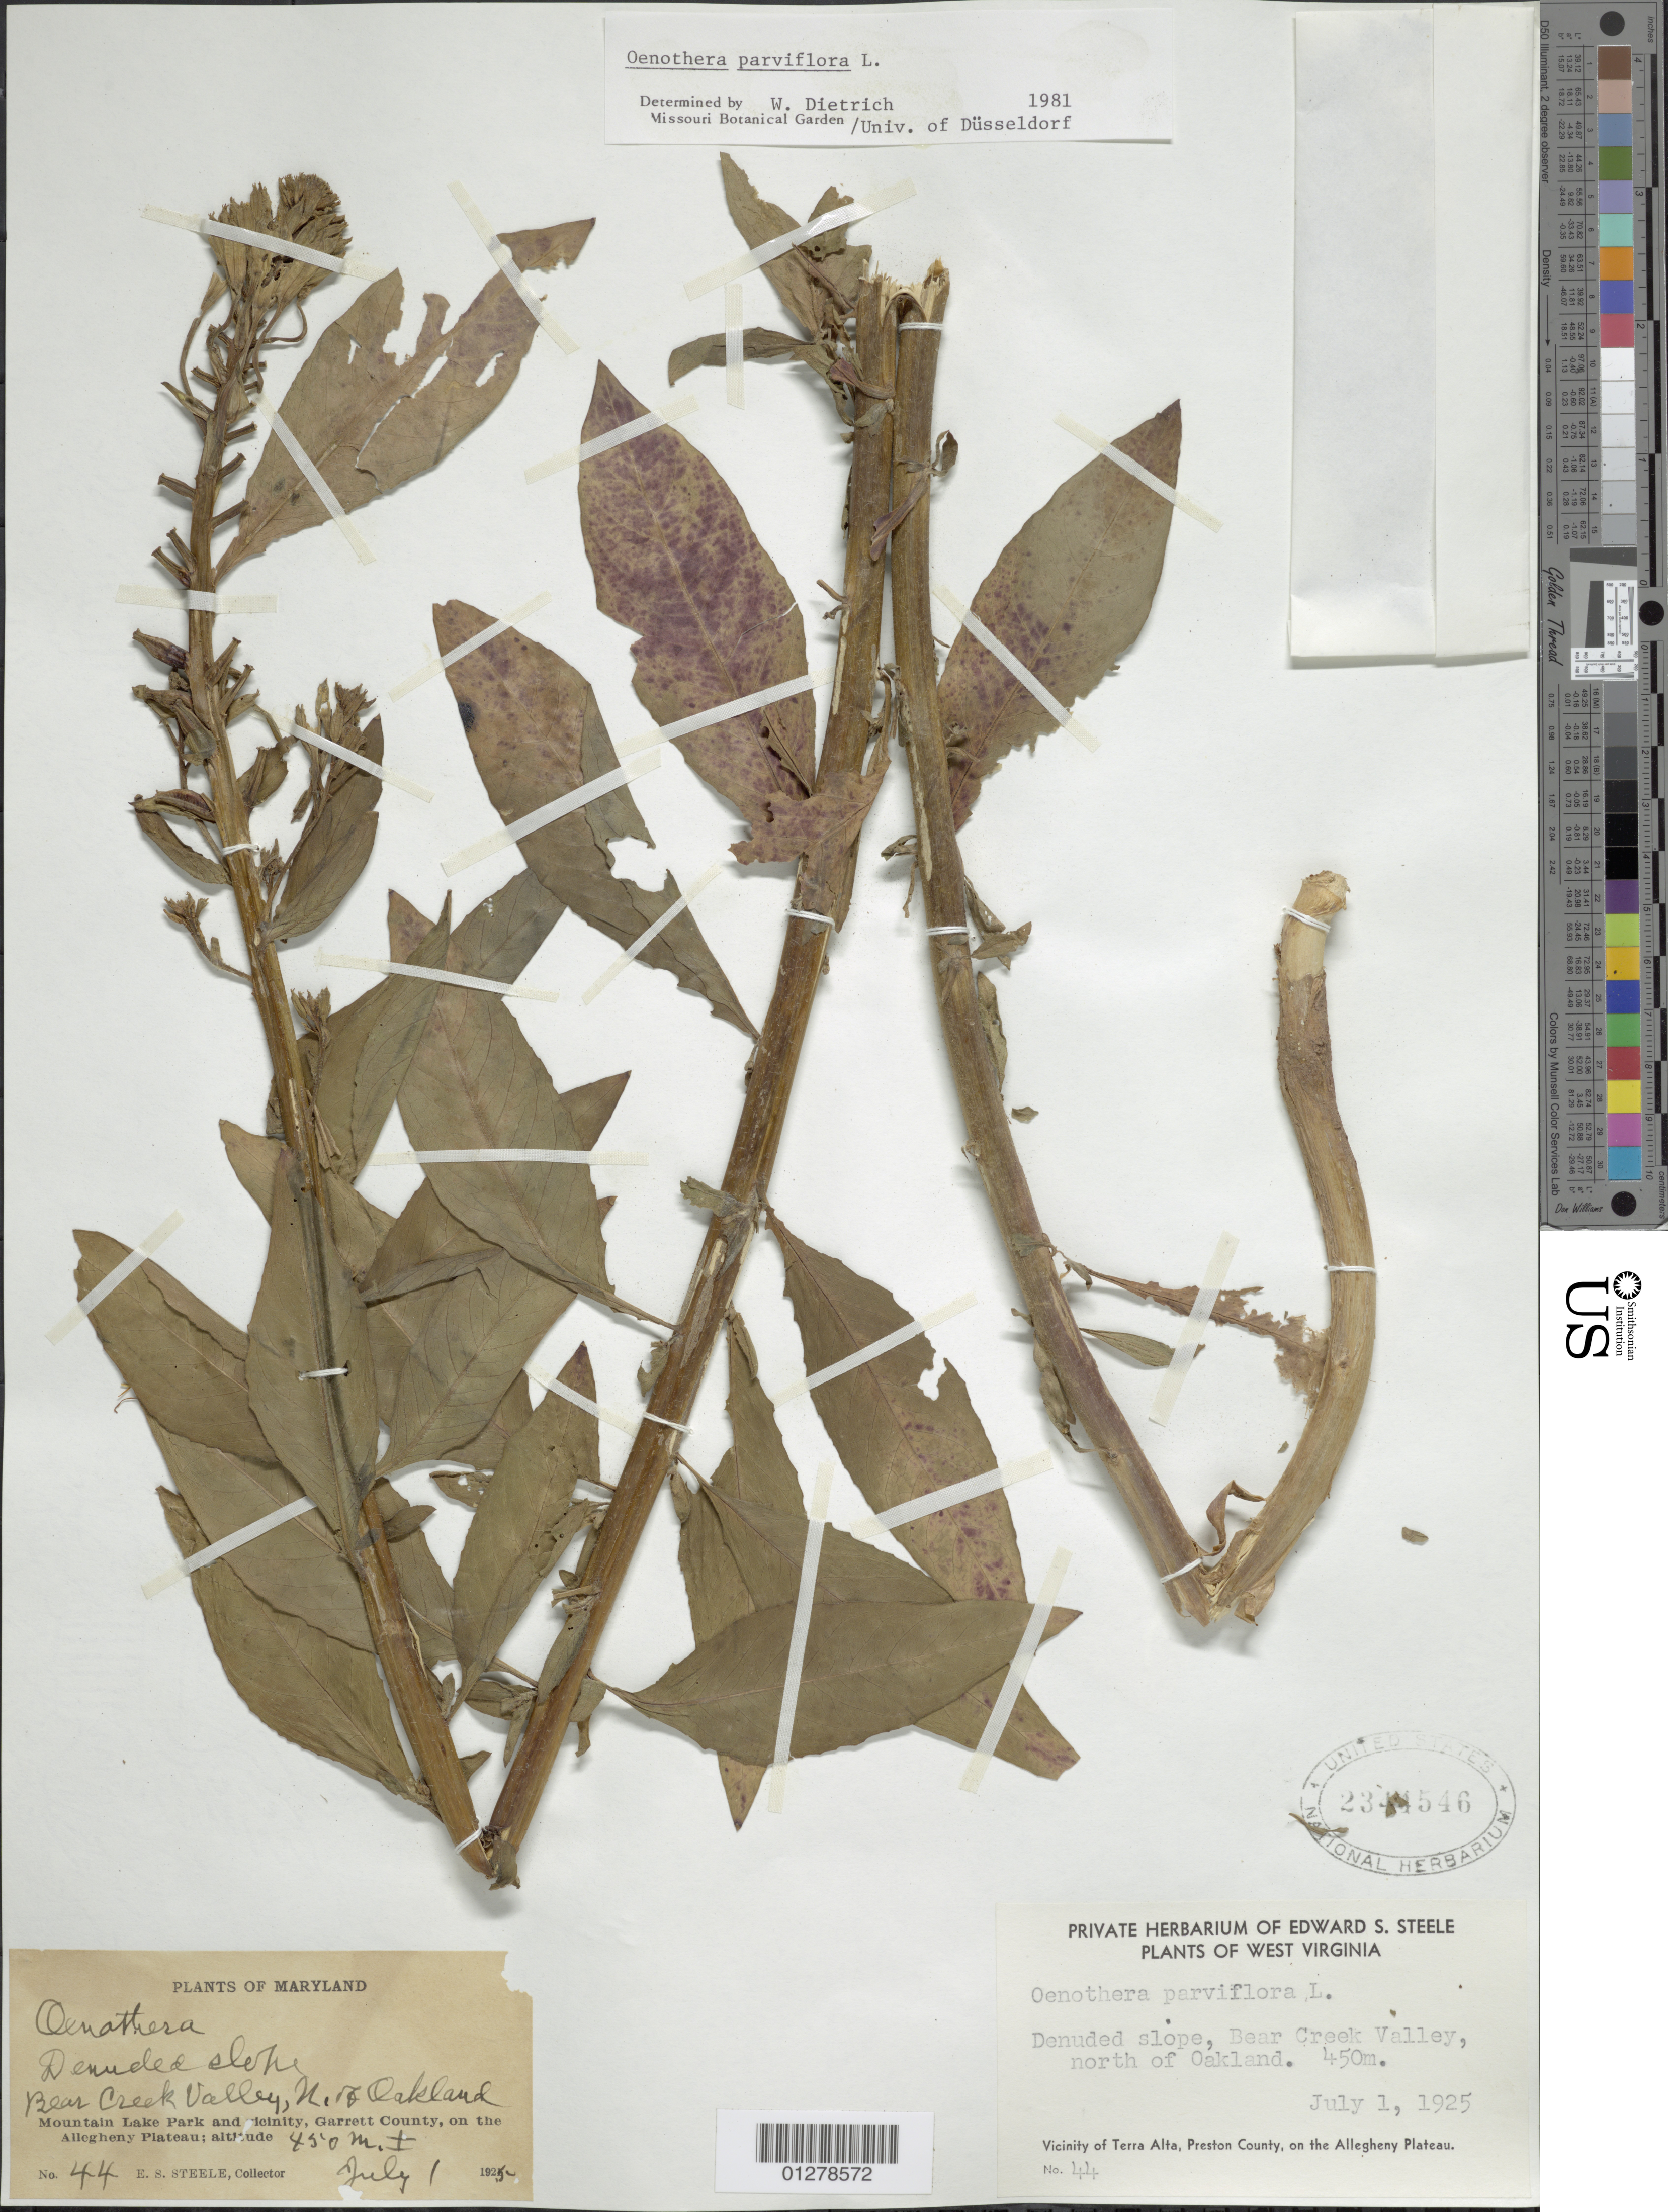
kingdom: Plantae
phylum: Tracheophyta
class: Magnoliopsida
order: Myrtales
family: Onagraceae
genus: Oenothera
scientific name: Oenothera parviflora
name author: L.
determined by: Munz, Philip A.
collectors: E. Steele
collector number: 44Steele, sep 1920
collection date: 1925-07-01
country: United States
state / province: West Virginia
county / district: Preston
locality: Vicinity of Terra Alta, on the Allegheny Plateau. Denuded slope, Bear Creek Valley, N of Oakland.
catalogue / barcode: US 2344546